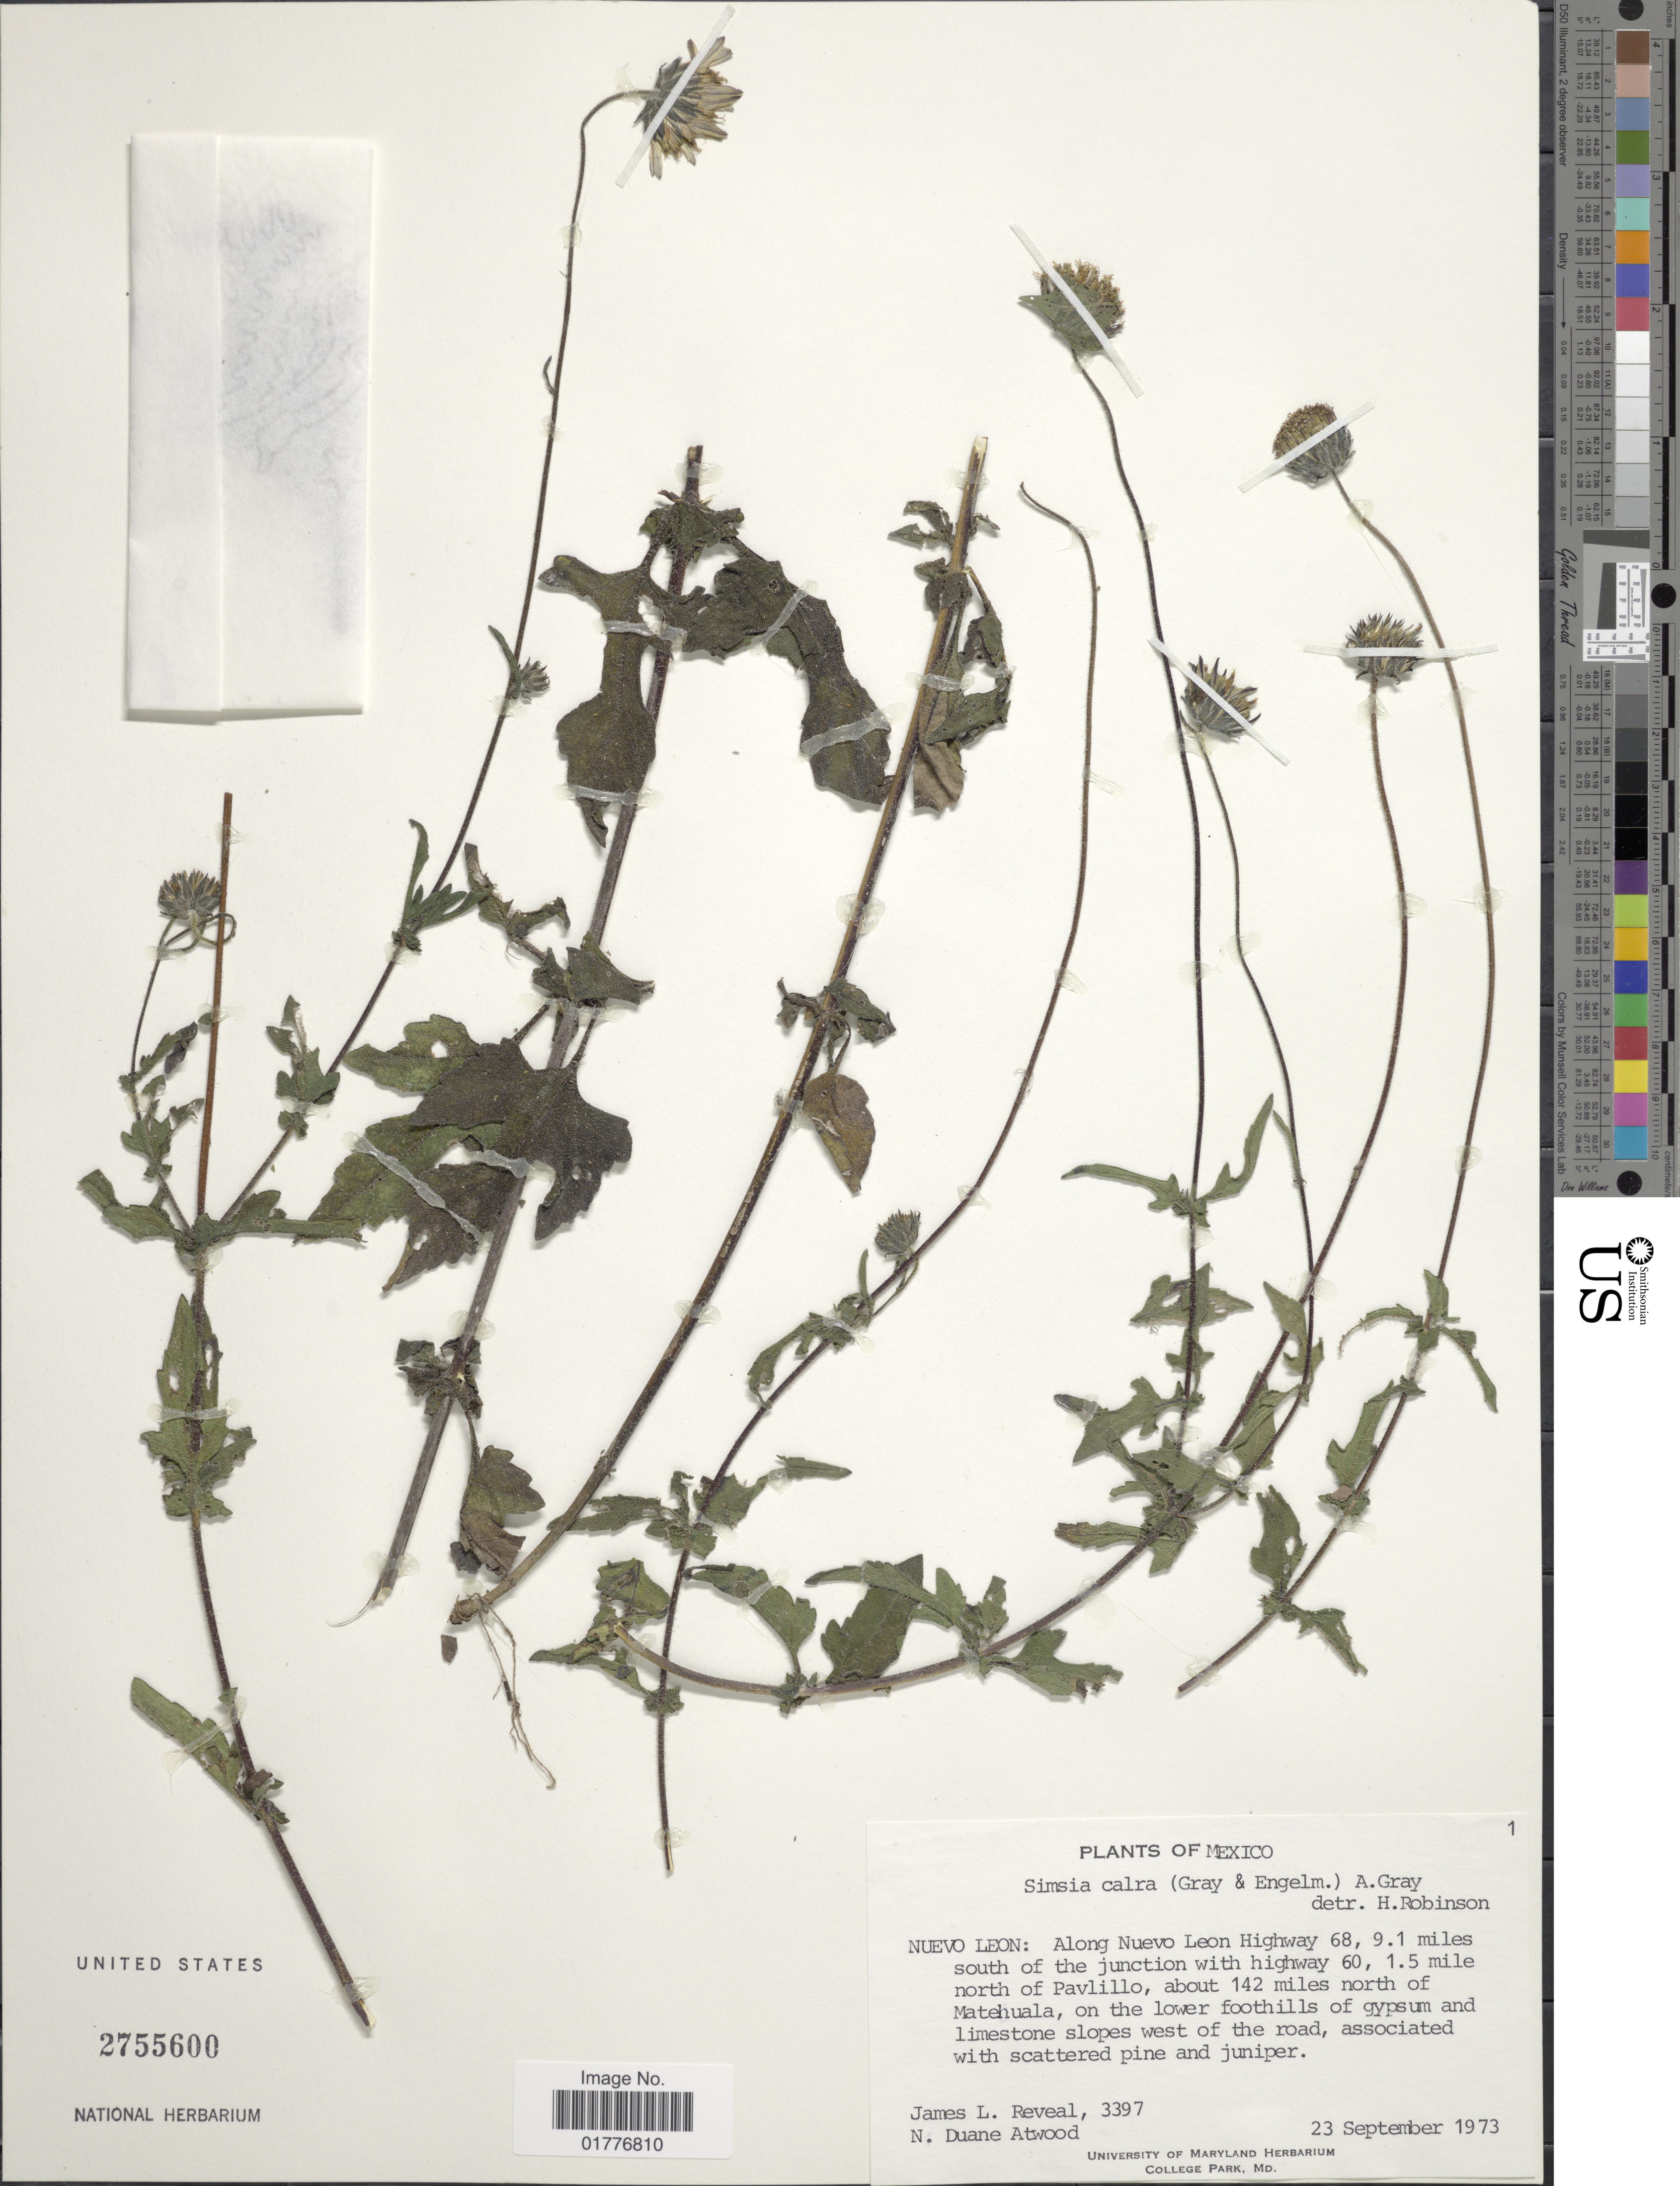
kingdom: Plantae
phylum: Tracheophyta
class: Magnoliopsida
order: Asterales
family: Asteraceae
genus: Simsia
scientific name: Simsia calva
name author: A. Gray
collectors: J. L. Reveal & N. Atwood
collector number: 3397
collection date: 1973-09-23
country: Mexico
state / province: Nuevo León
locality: Along Nuevo Leon Highway 68, 9.1 miles south of the junction with highway 60, 1.5 mile north of pavlillo, about 142 miles north of Matehuala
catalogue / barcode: US 2755600